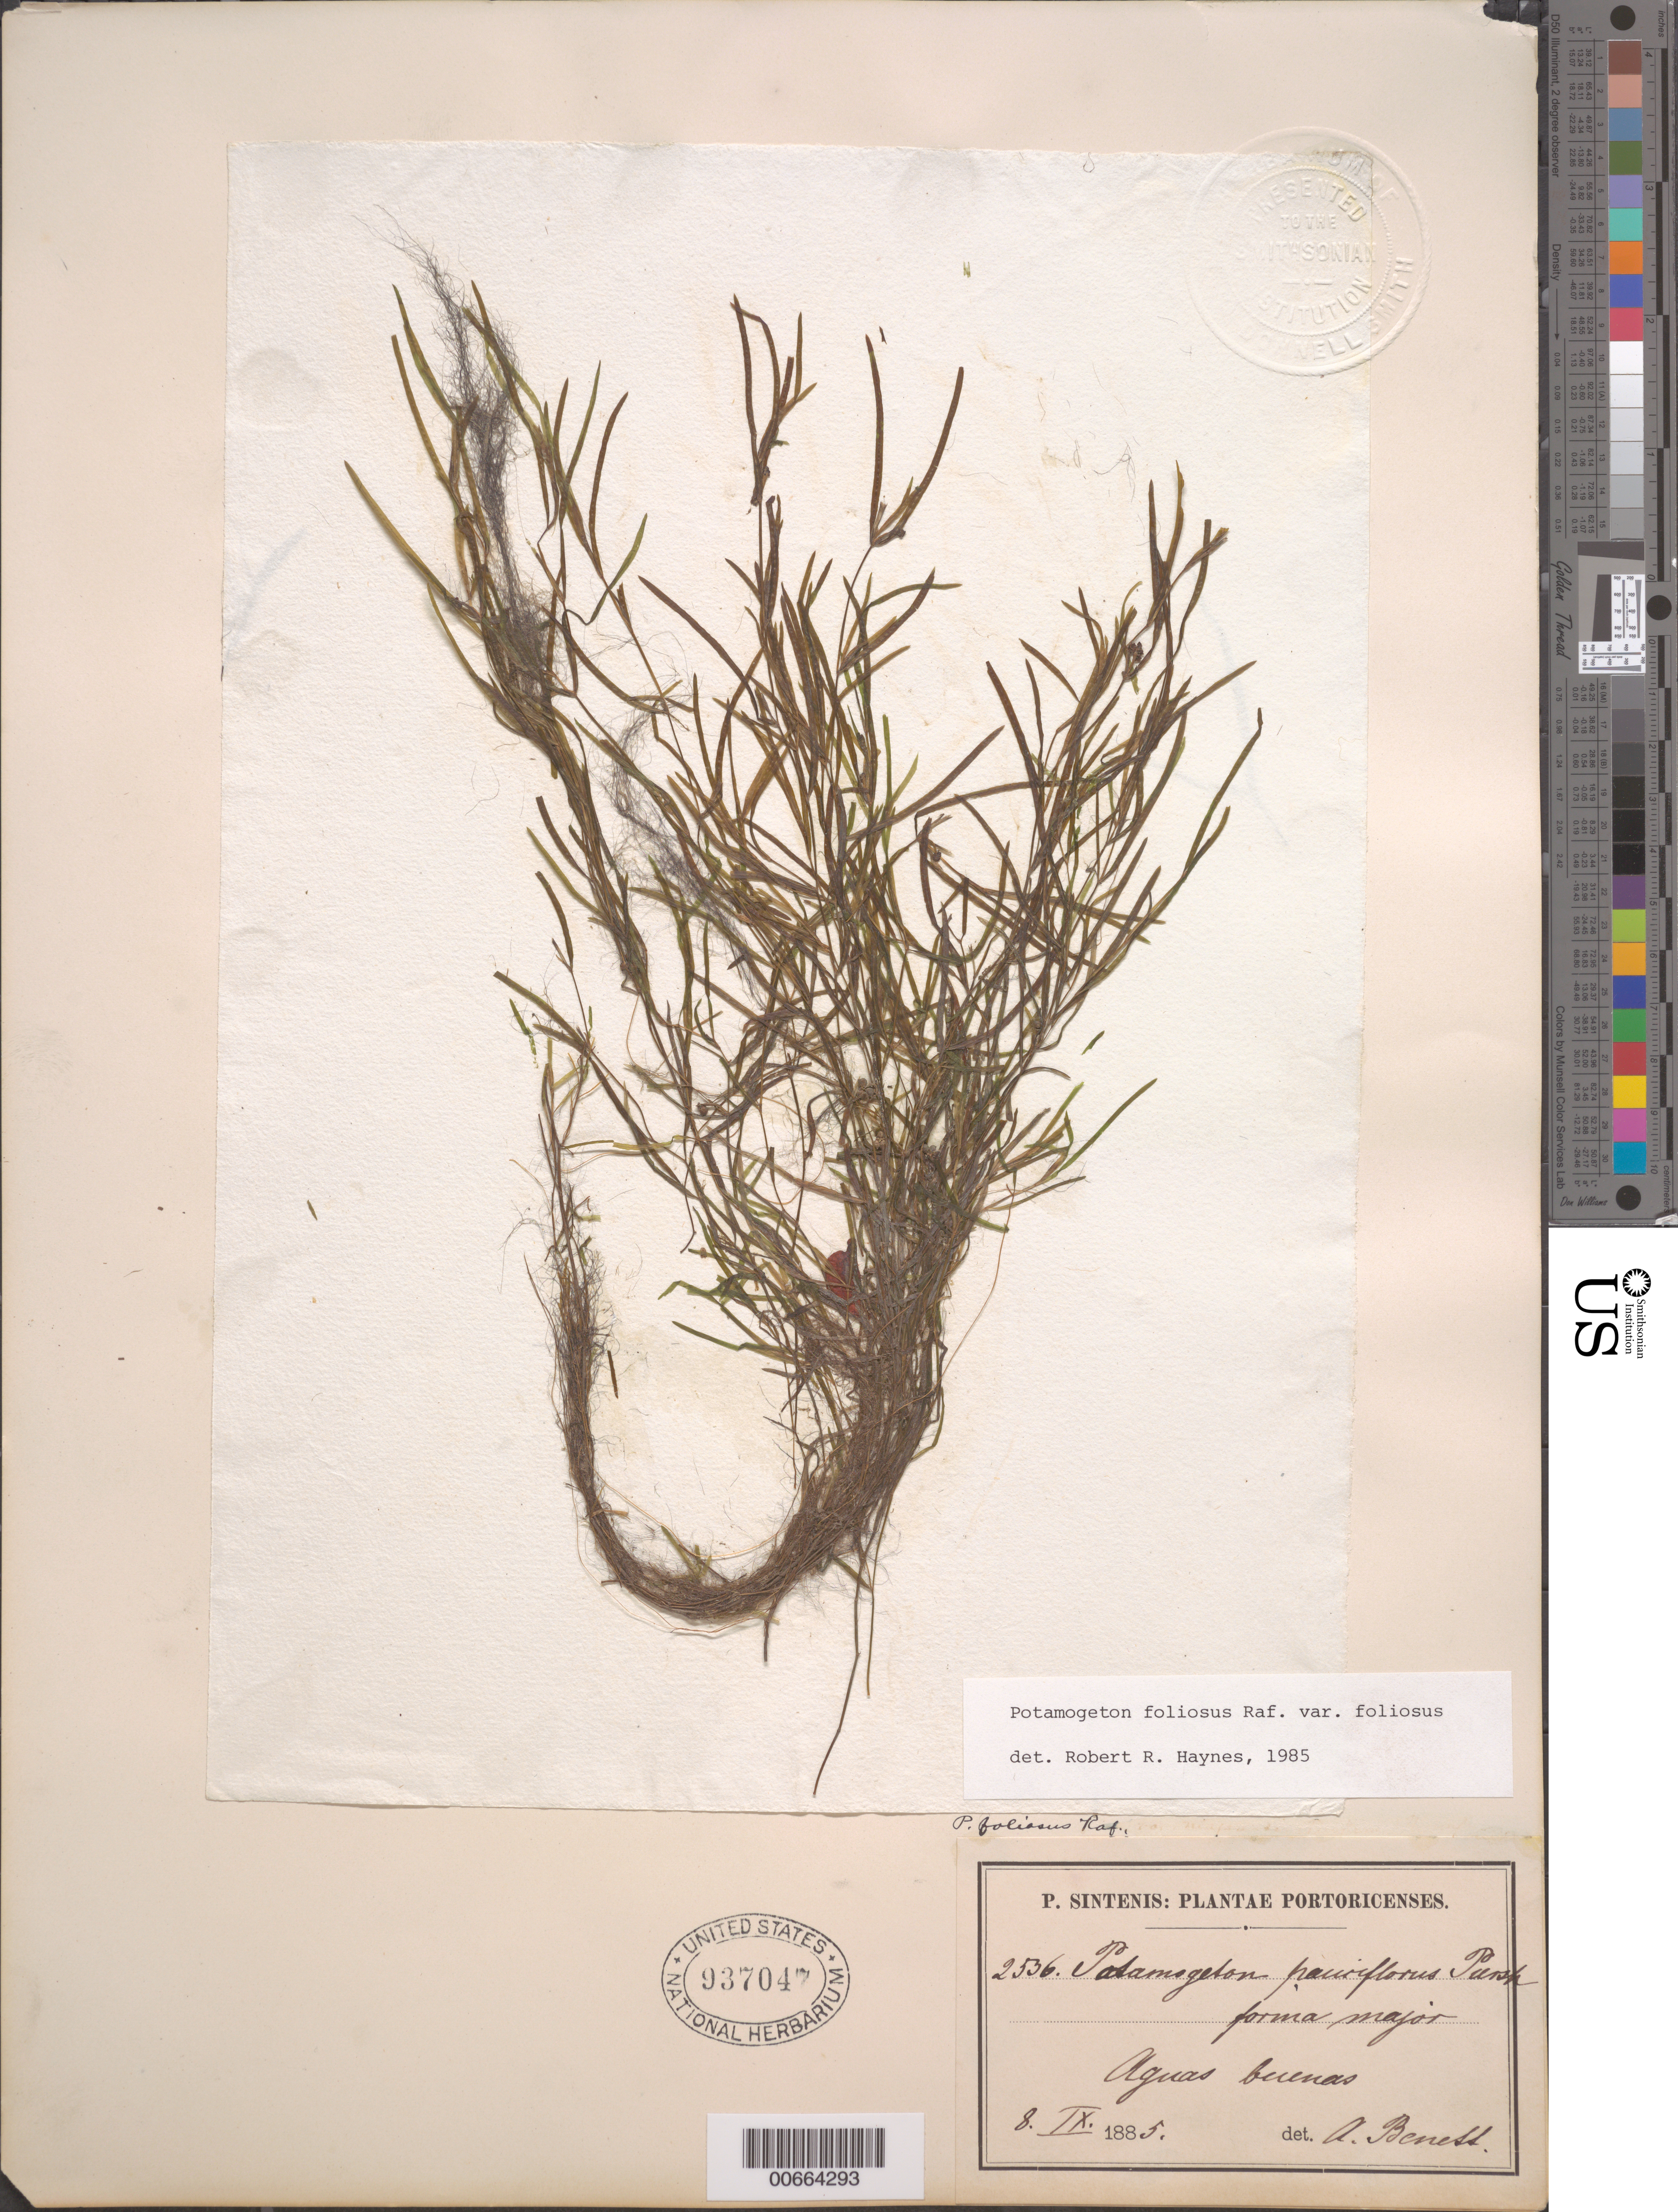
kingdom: Plantae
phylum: Tracheophyta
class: Liliopsida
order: Alismatales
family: Potamogetonaceae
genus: Potamogeton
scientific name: Potamogeton foliosus var. foliosus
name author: Raf.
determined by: Haynes, R. R.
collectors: P. Sintenis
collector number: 2536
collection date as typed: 08 Sep 1885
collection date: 1885-09-08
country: Puerto Rico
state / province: Agua Buenas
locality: Aguas Buenas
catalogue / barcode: US 937047